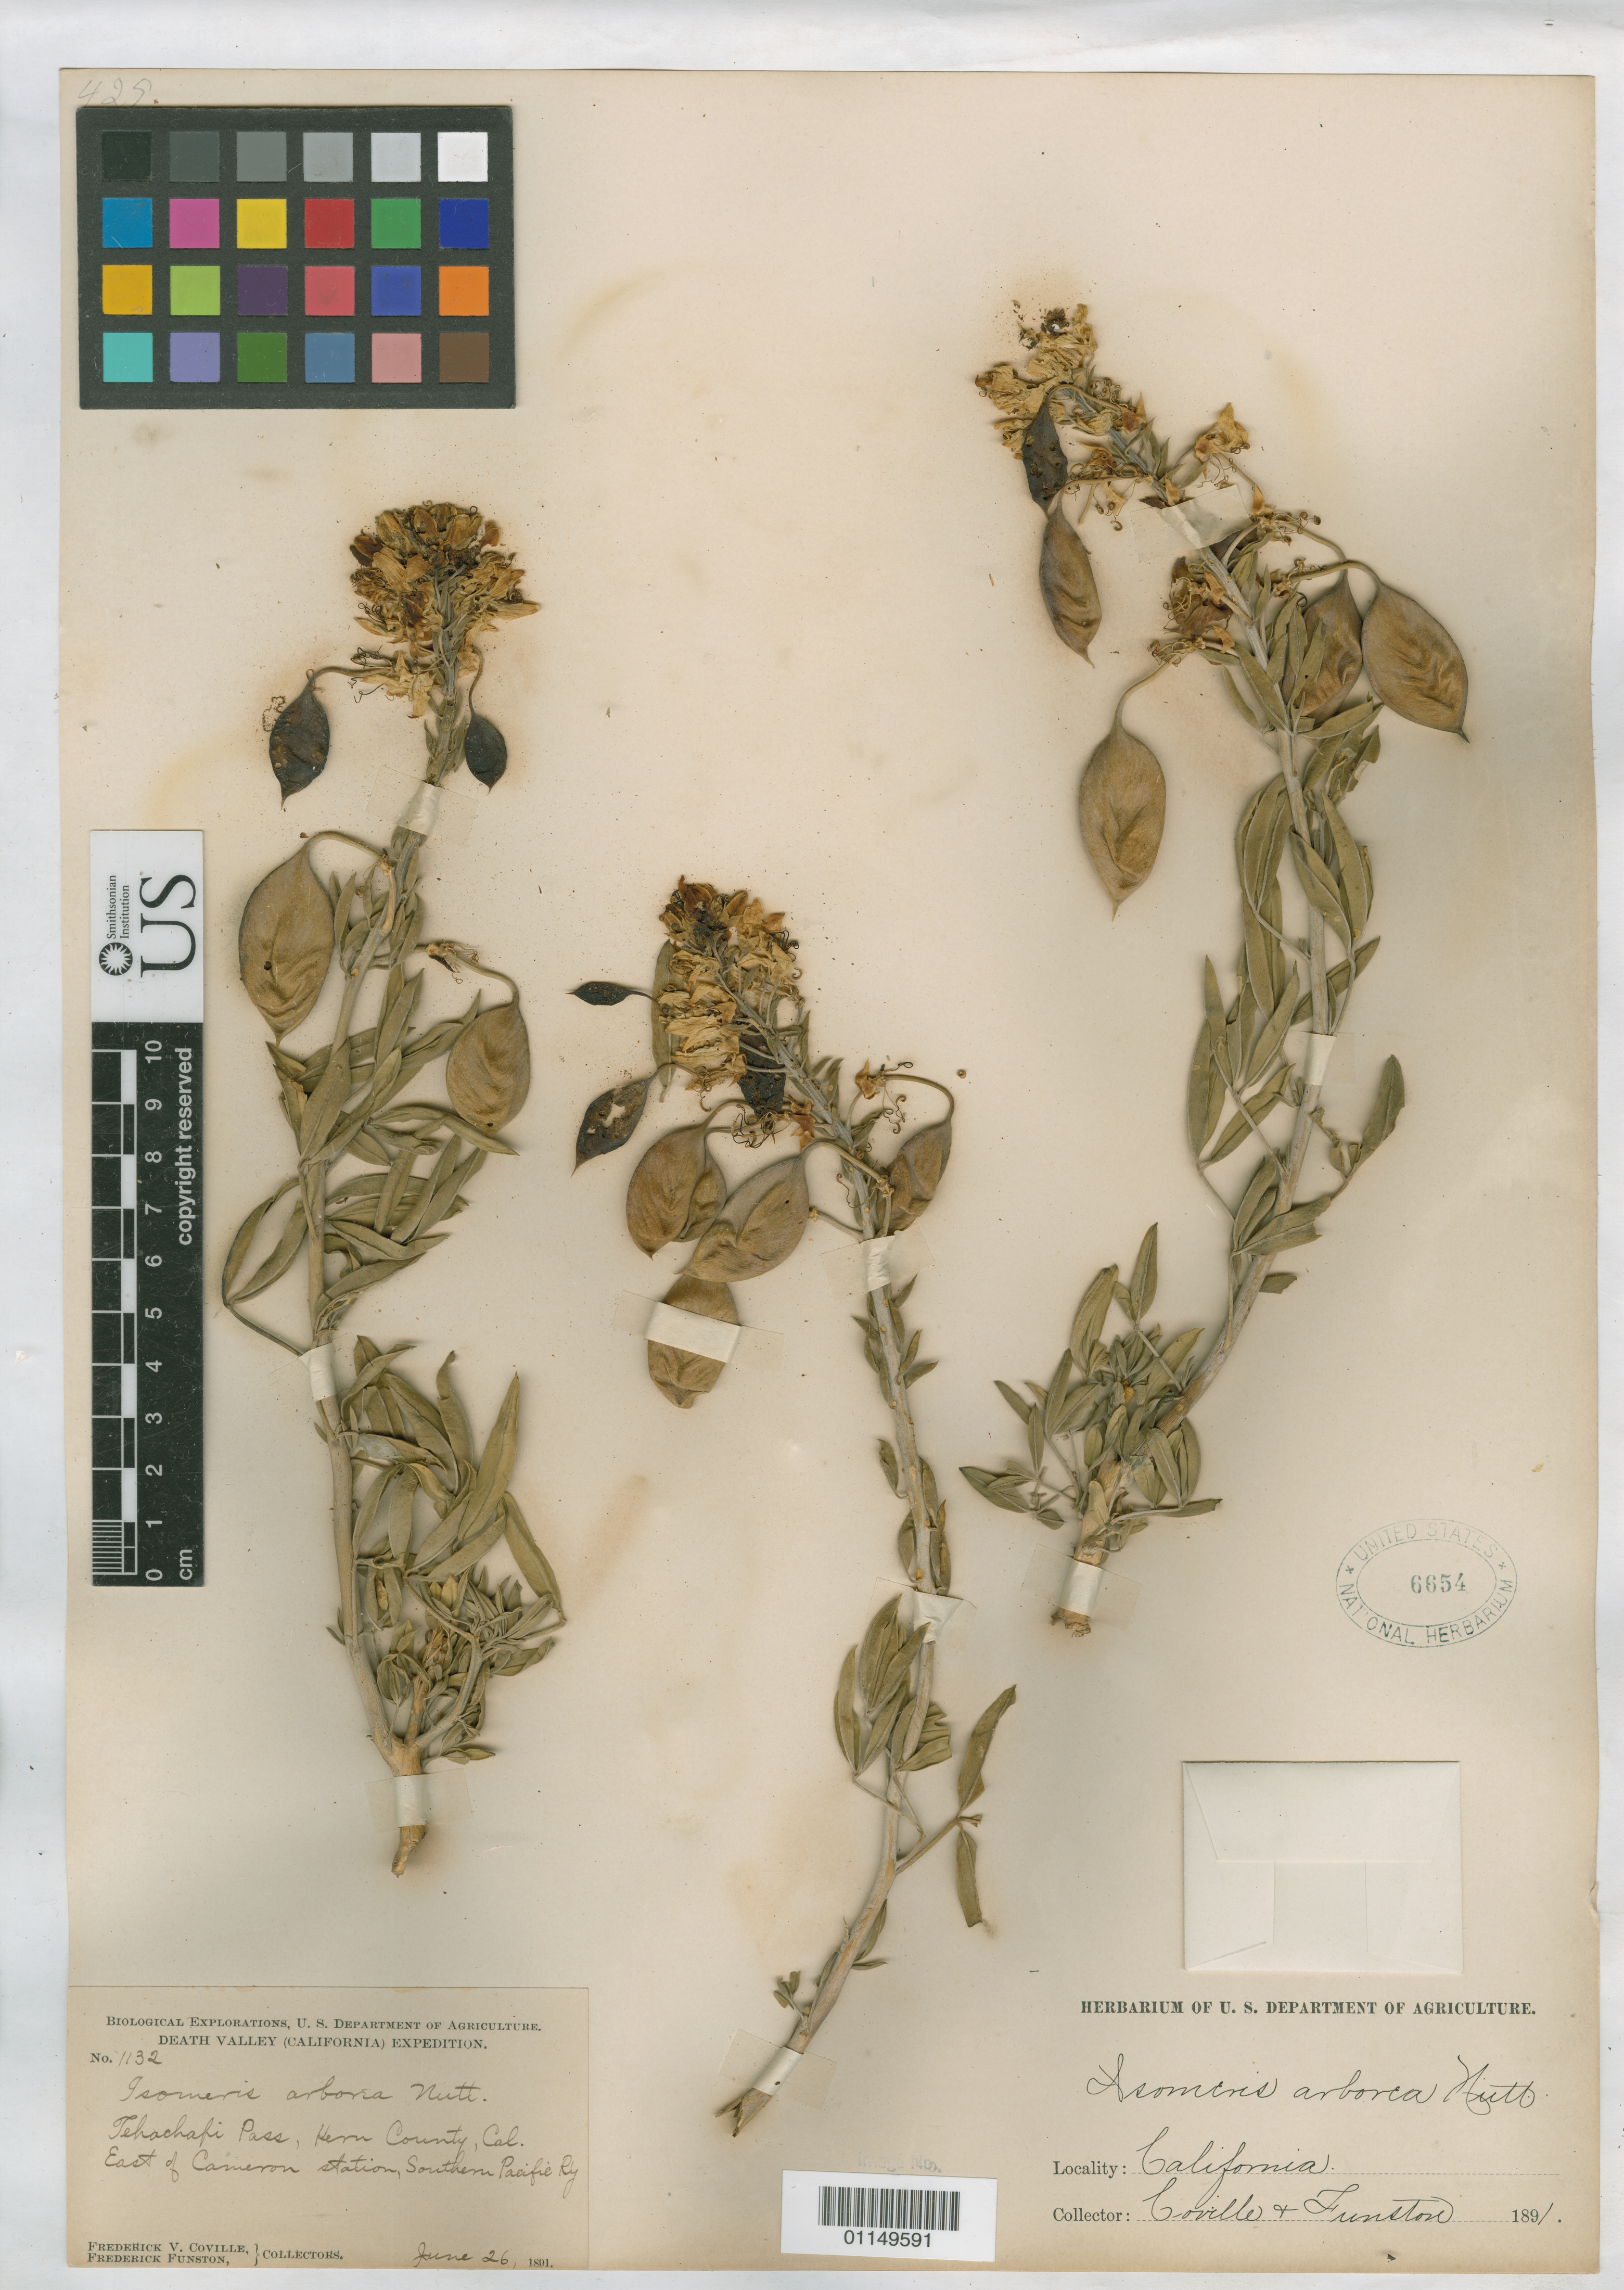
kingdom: Plantae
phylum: Tracheophyta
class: Magnoliopsida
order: Brassicales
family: Cleomaceae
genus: Cleomella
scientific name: Cleomella arborea var. arborea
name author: (Nutt.) Roalson & J.C. Hall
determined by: Strong, Mark T., (BOT), Smithsonian Institution - National Museum of Natural History (UNITED STATES)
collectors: F. V. Coville & F. Funston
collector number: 1132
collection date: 1891-06-26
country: United States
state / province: California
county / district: Kern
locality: Tehachapi Pass, East of Cameron Station, Southern Pacific Ry.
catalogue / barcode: US 6654